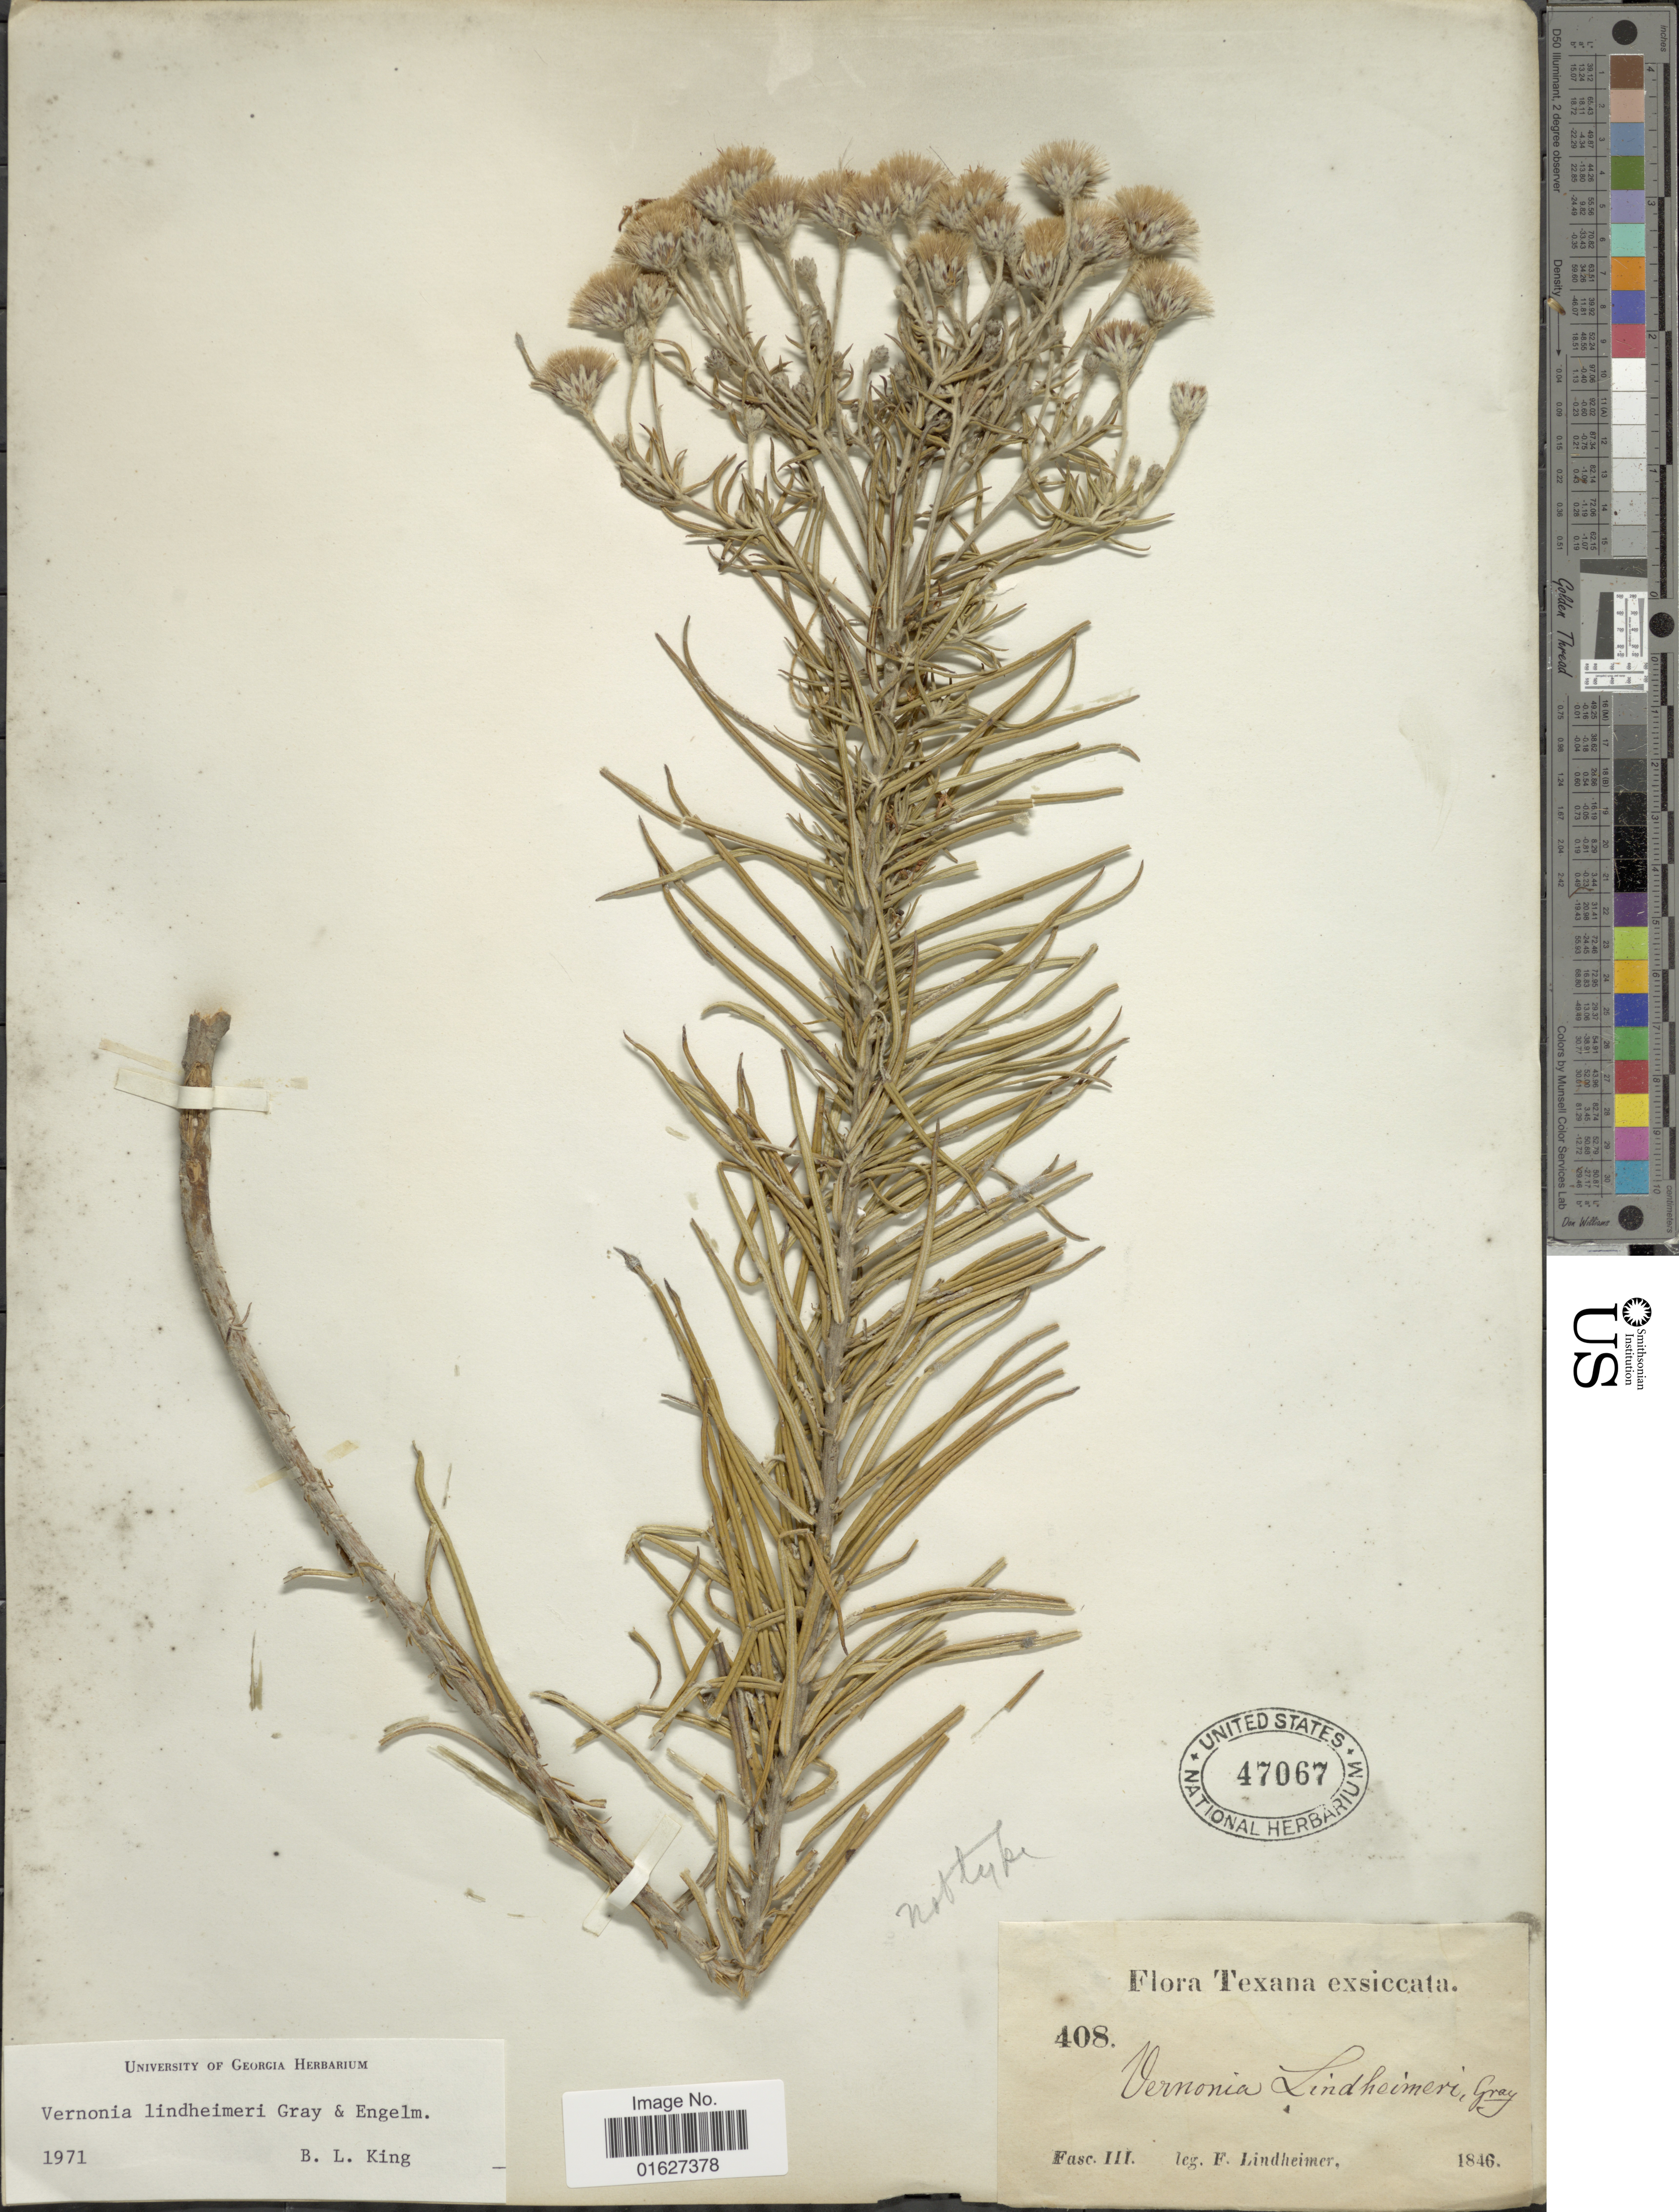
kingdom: Plantae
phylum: Tracheophyta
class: Magnoliopsida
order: Asterales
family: Asteraceae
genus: Vernonia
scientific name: Vernonia lindheimeri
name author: A. Gray & Engelm. in A. Gray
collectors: F. Lindheimer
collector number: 408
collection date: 1846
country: United States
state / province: Texas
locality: Texana.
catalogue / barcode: US 47067